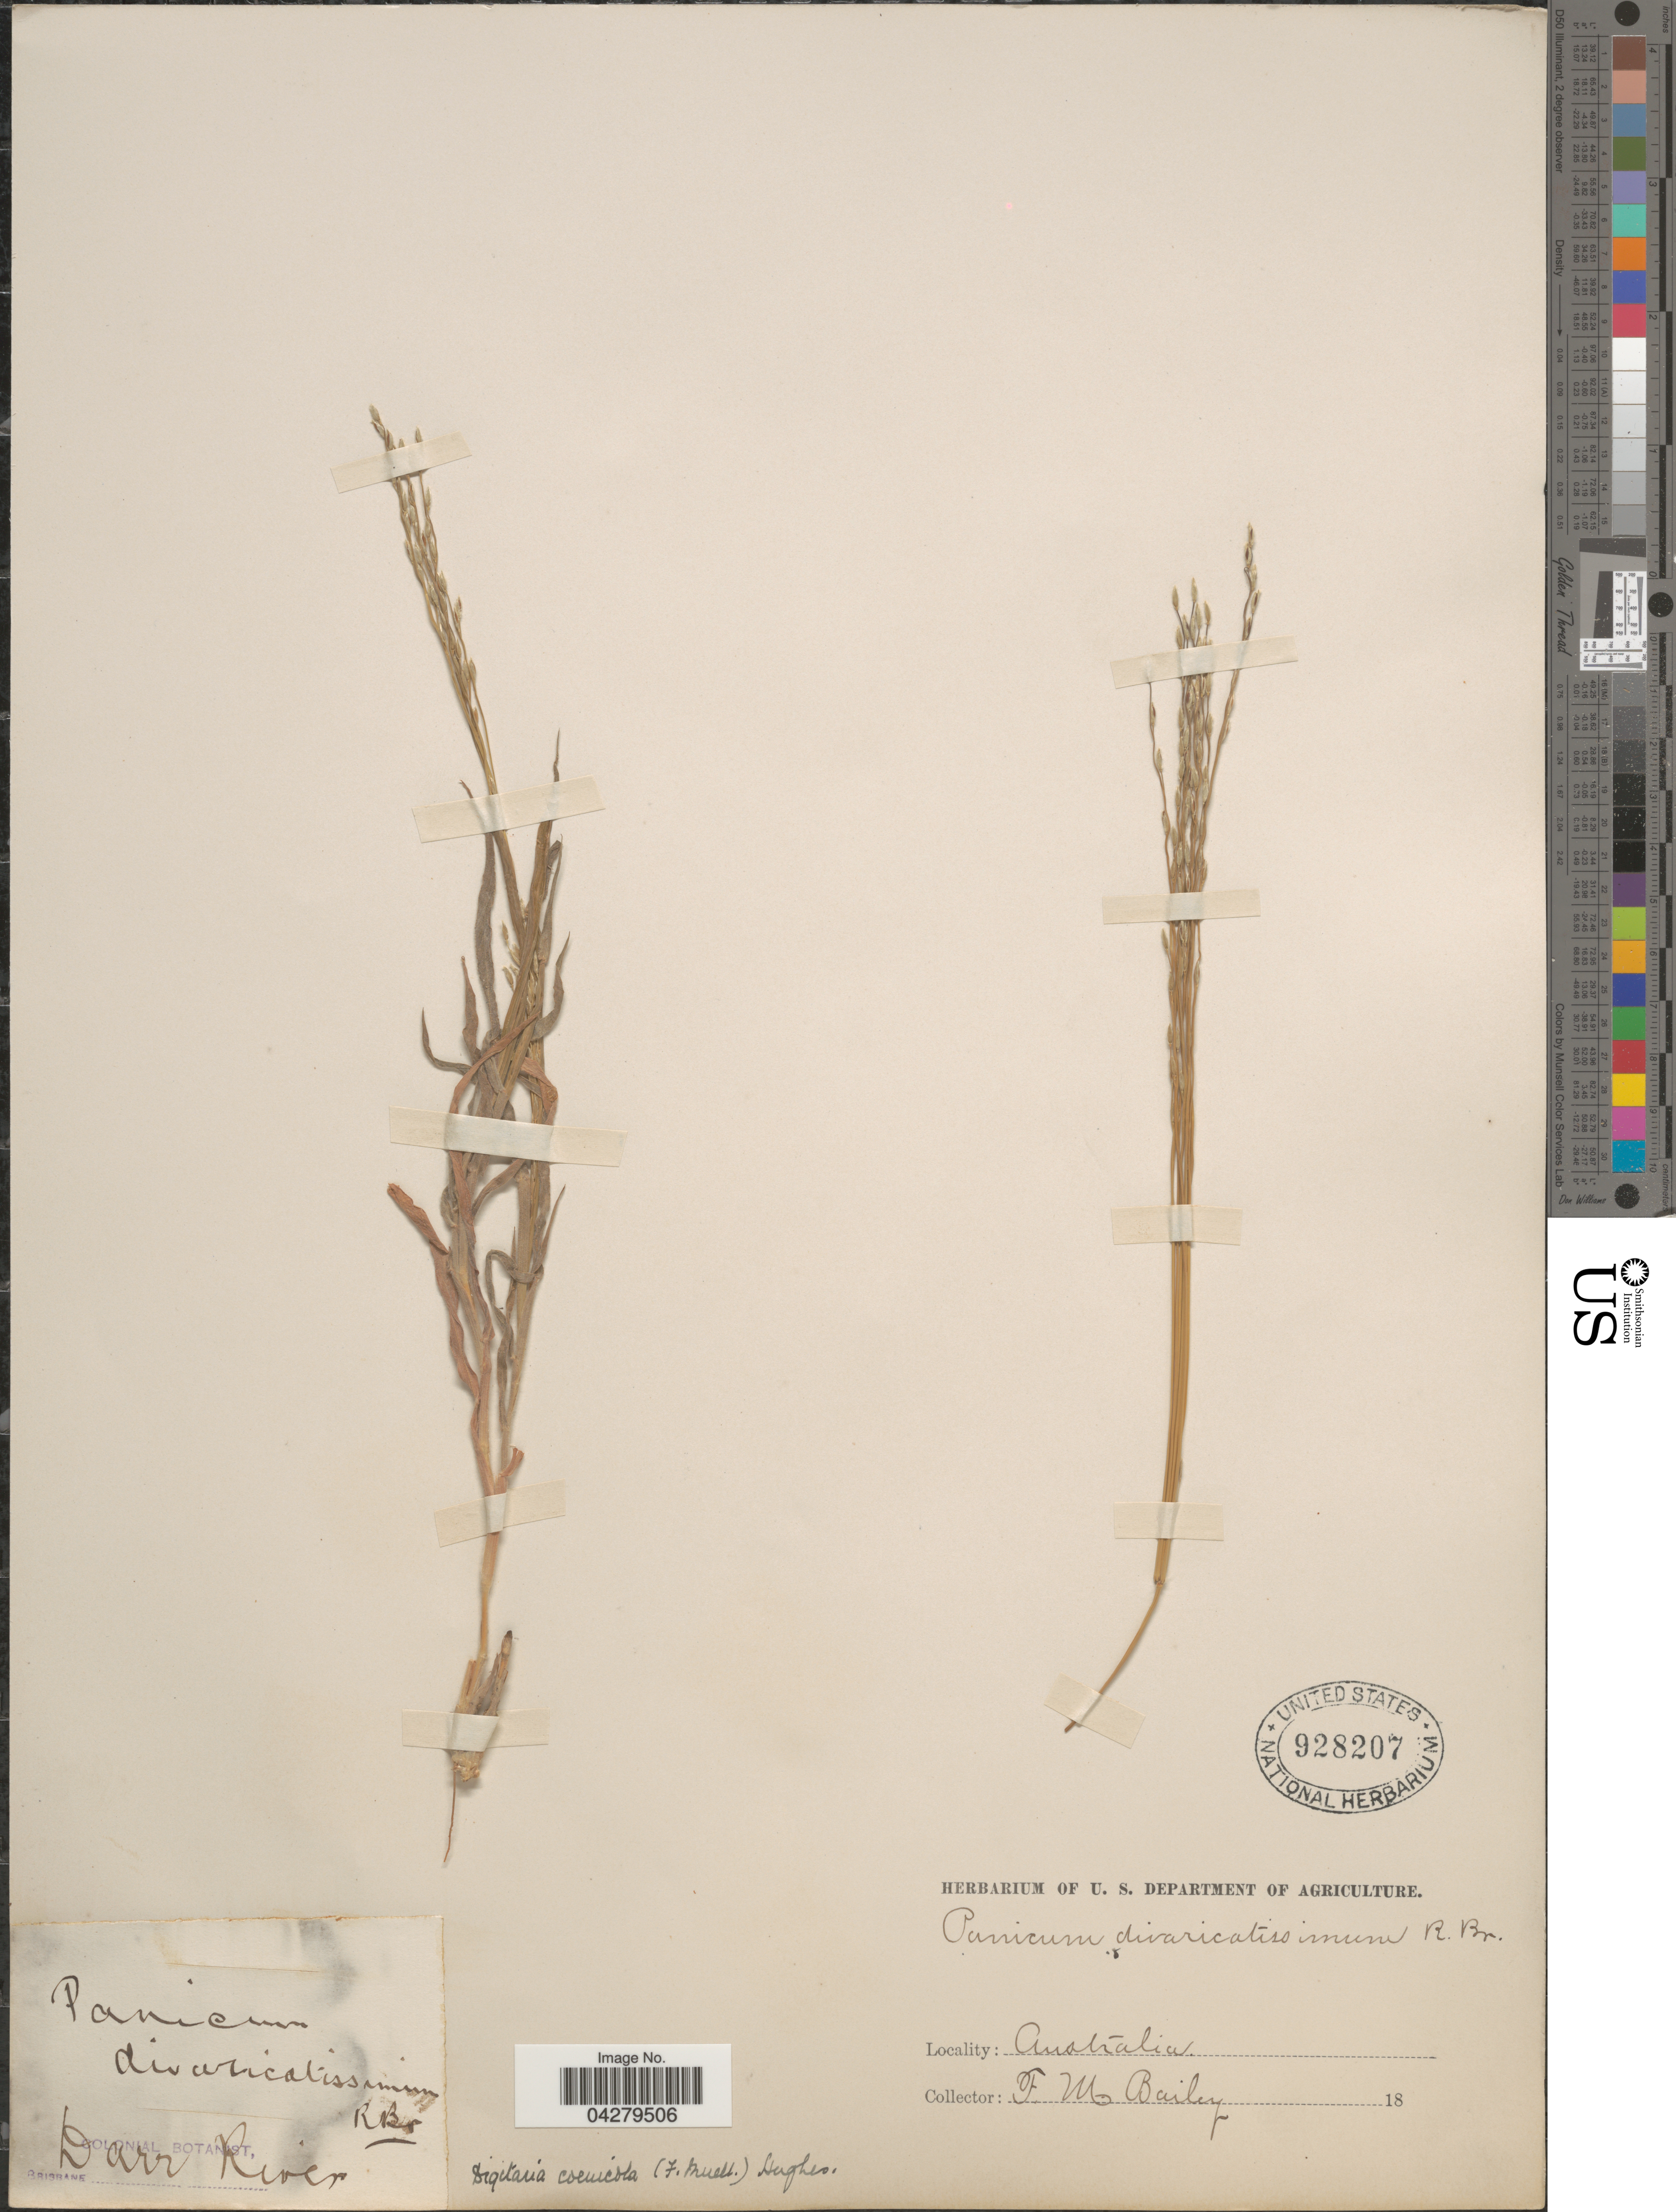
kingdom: Plantae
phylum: Tracheophyta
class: Liliopsida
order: Poales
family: Poaceae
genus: Digitaria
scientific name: Digitaria coenicola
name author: (F. Muell.) Hughes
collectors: F. M. Bailey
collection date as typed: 18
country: Australia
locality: Darr River.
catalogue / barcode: US 928207